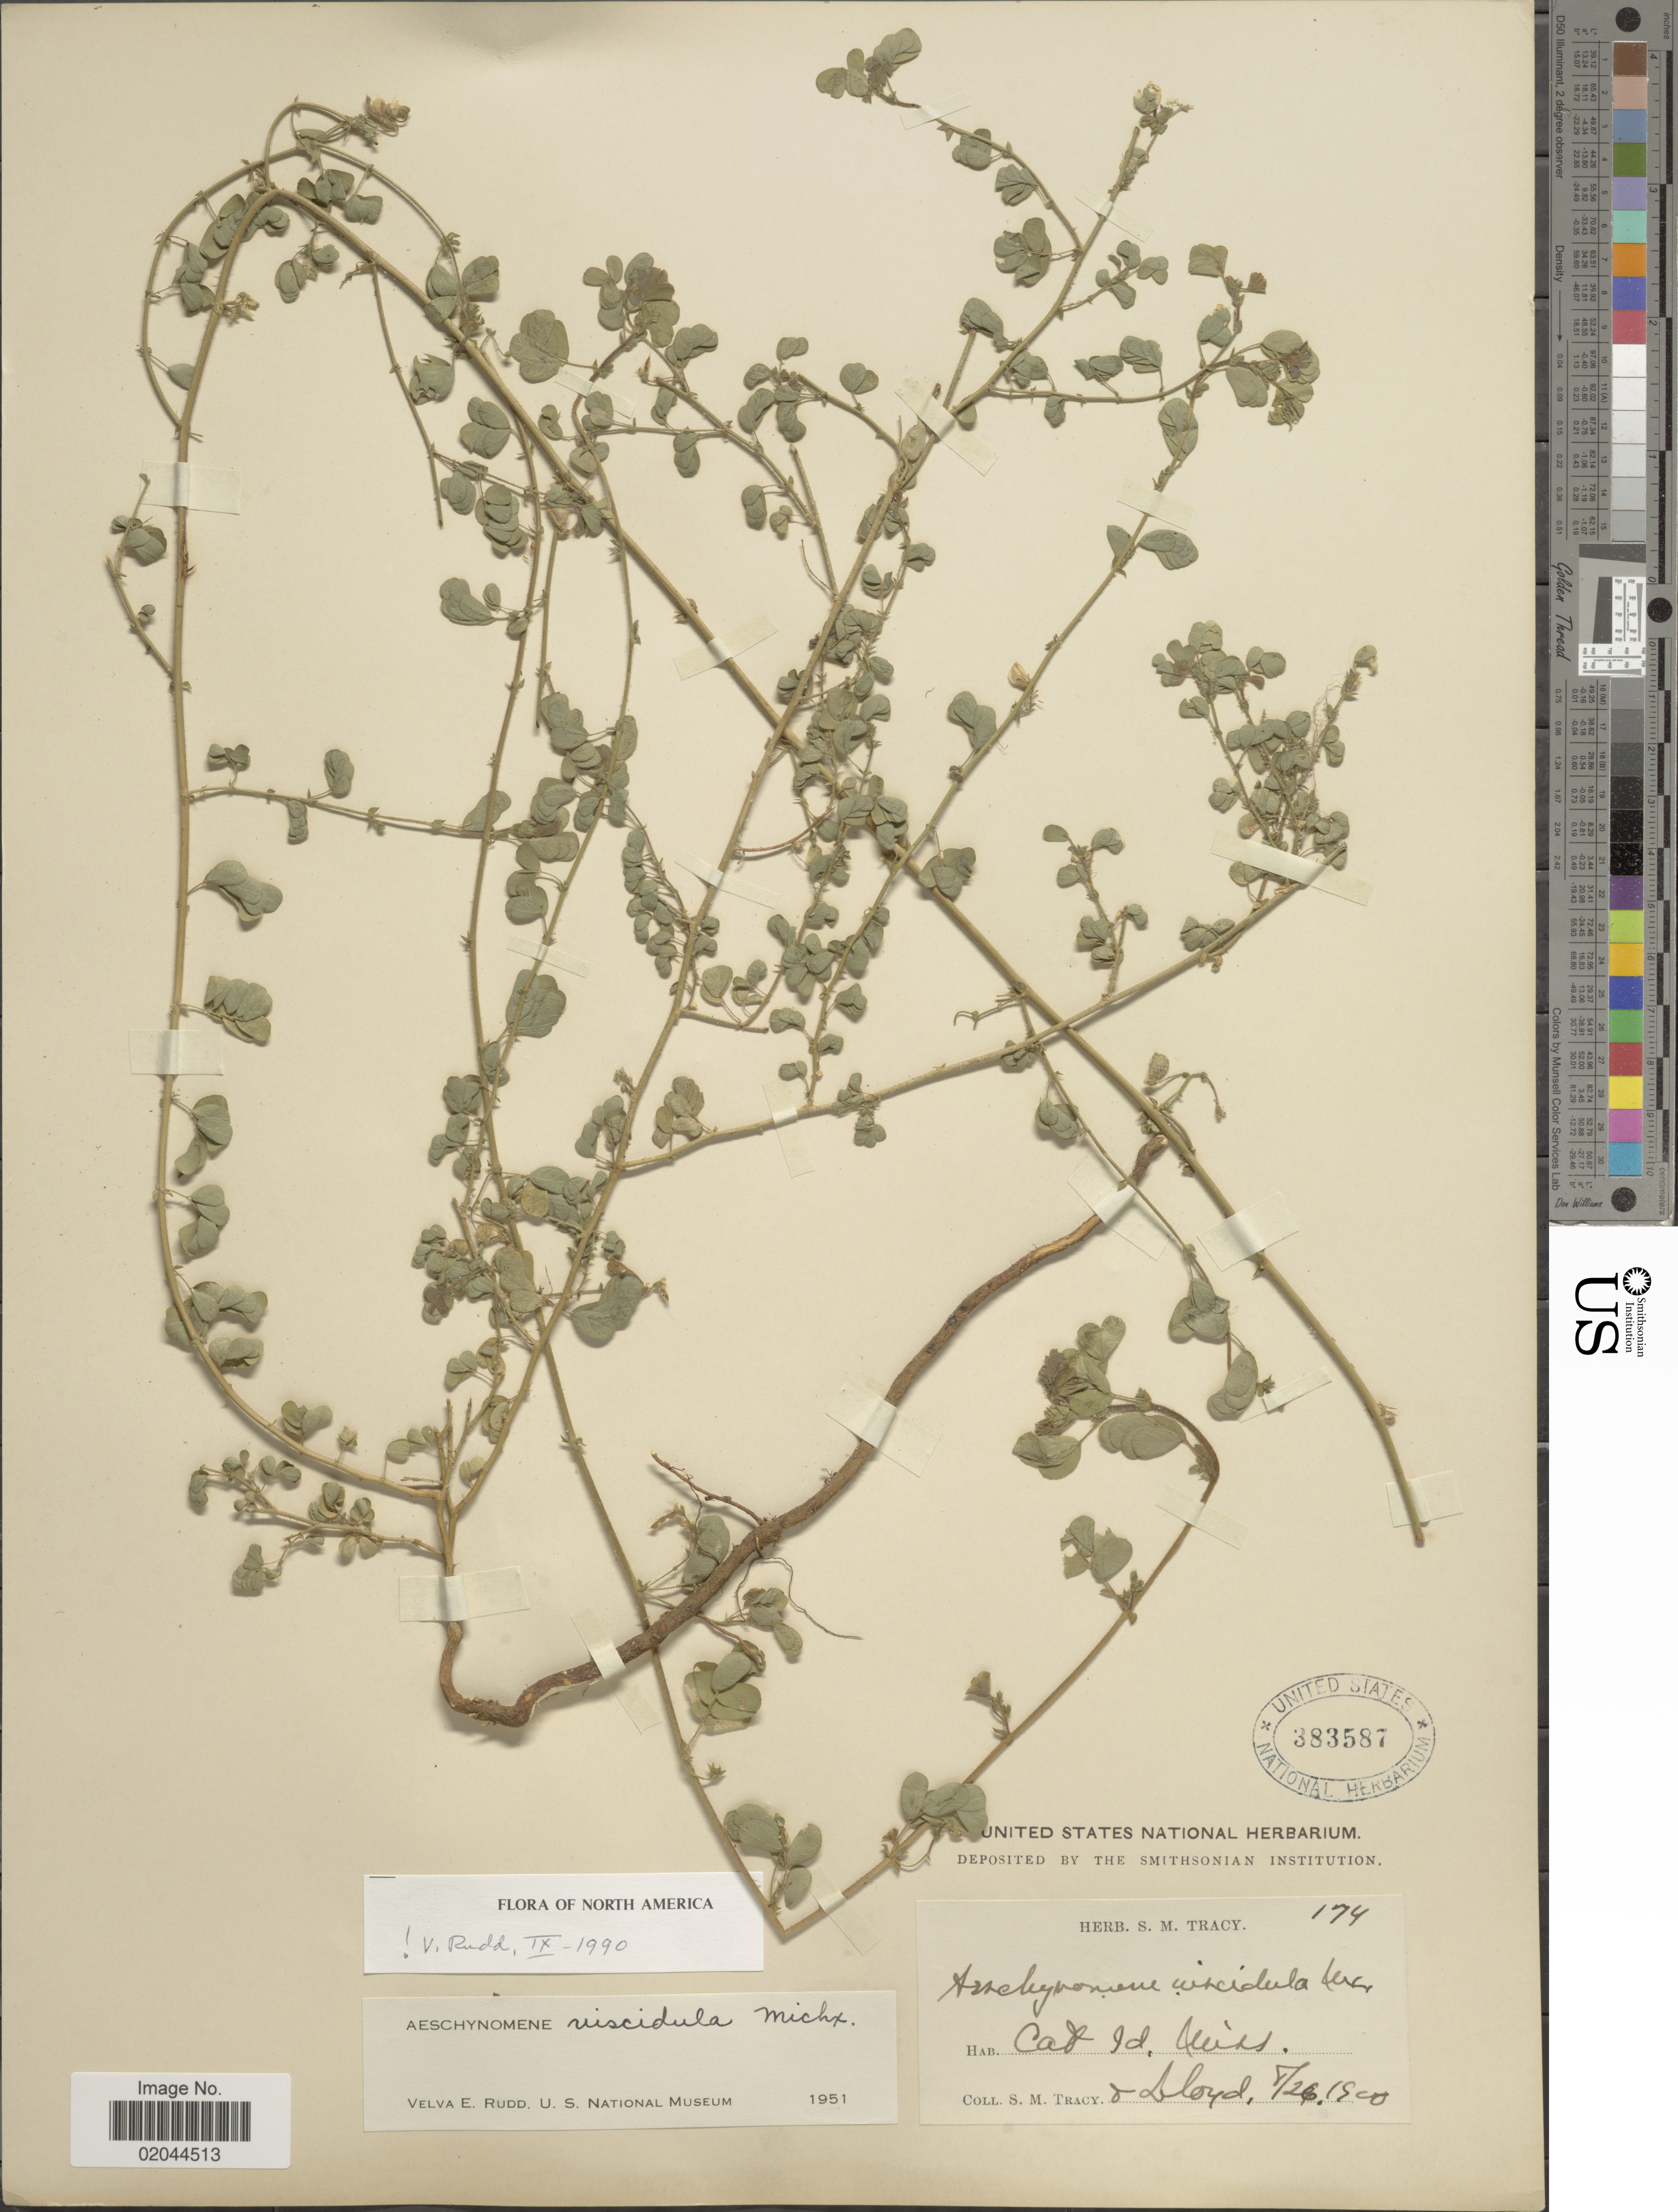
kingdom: Plantae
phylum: Tracheophyta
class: Magnoliopsida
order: Fabales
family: Fabaceae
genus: Aeschynomene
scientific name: Aeschynomene viscidula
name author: Michx.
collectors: S. M. Tracy & -- Lloyd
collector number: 174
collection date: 1900-08-26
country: United States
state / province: Mississippi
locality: Cart Id.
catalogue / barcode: US 383587